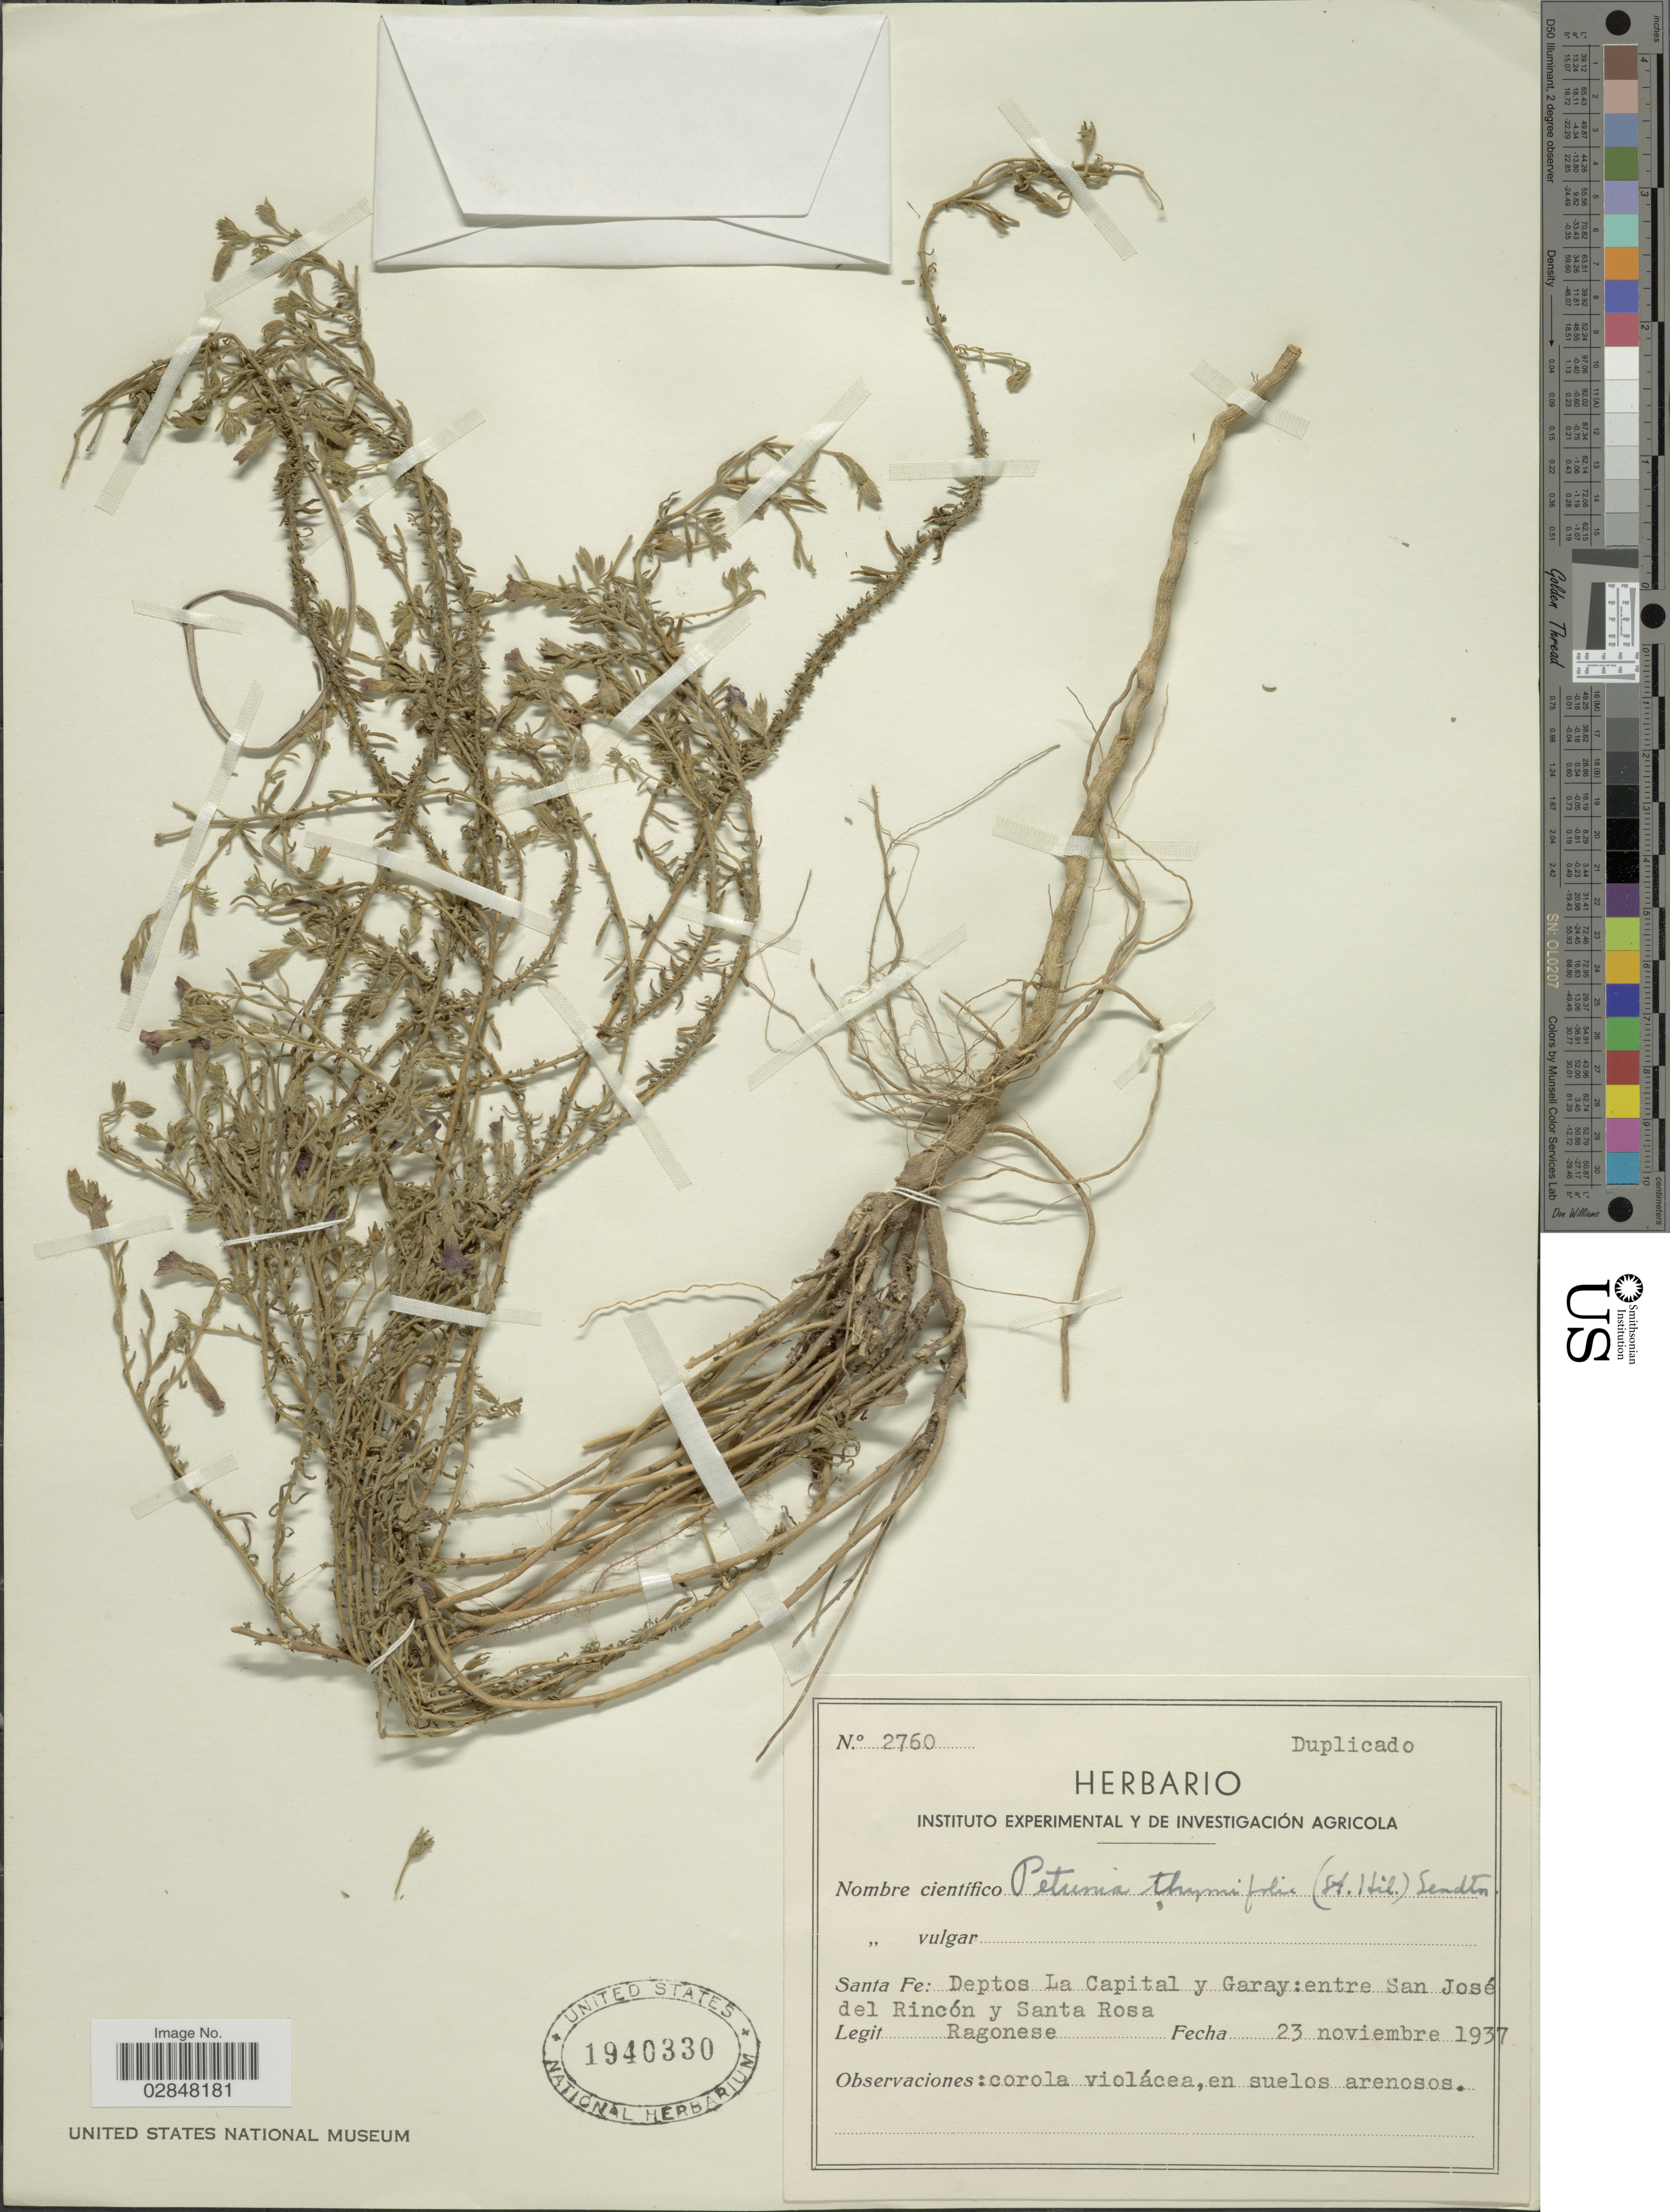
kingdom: Plantae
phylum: Tracheophyta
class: Magnoliopsida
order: Solanales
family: Solanaceae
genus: Petunia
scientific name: Petunia thymifolia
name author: (A. St.-Hil.) Sendtn.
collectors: Ragonese, --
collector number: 2760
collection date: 1937-11-23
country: Argentina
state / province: Santa Fe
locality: Deptos La Capital y Garay: entre San José del Rincón y Santa Rosa.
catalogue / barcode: US 1940330